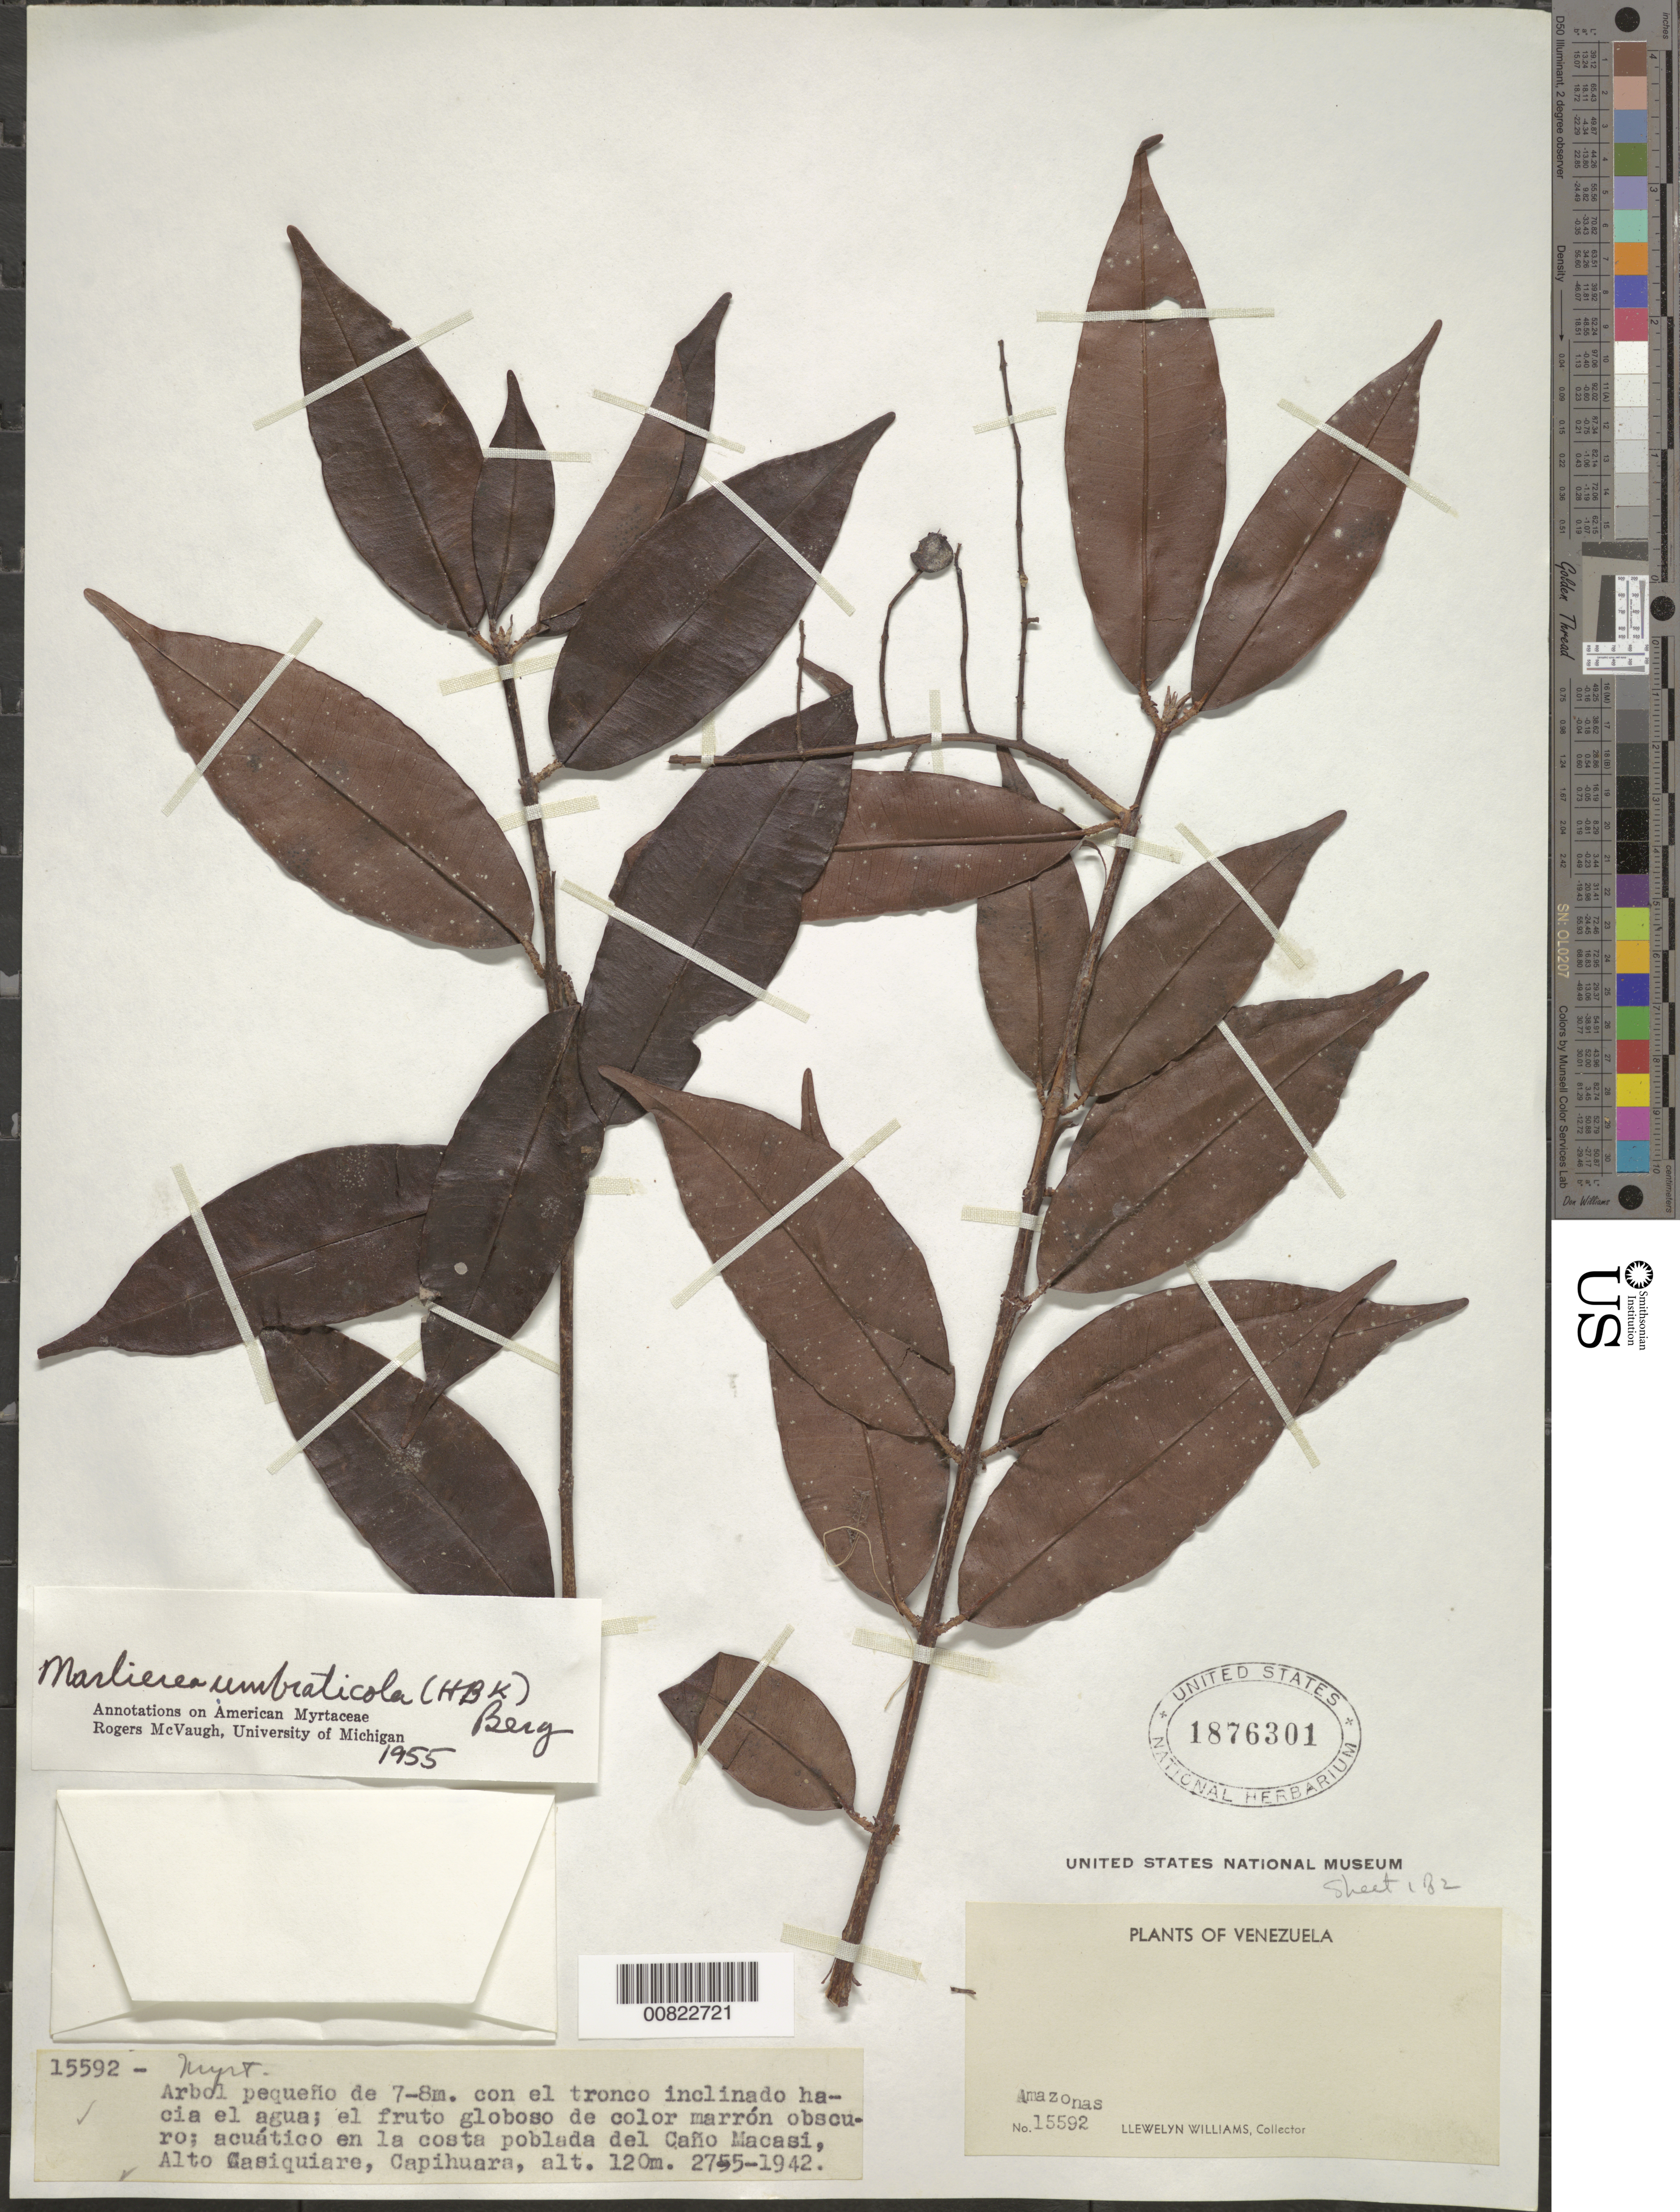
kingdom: Plantae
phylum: Tracheophyta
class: Magnoliopsida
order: Myrtales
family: Myrtaceae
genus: Myrcia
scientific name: Myrcia umbraticola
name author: (Kunth) E. Lucas & C.E. Wilson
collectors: Ll. Williams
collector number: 15592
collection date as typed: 27-May-42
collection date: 1942-05-27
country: Venezuela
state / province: Amazonas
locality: Caño Macasí, Capihuara, Alto Casiquiare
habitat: Aquatico en la costa poblada del caño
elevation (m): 120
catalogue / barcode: US 1876301